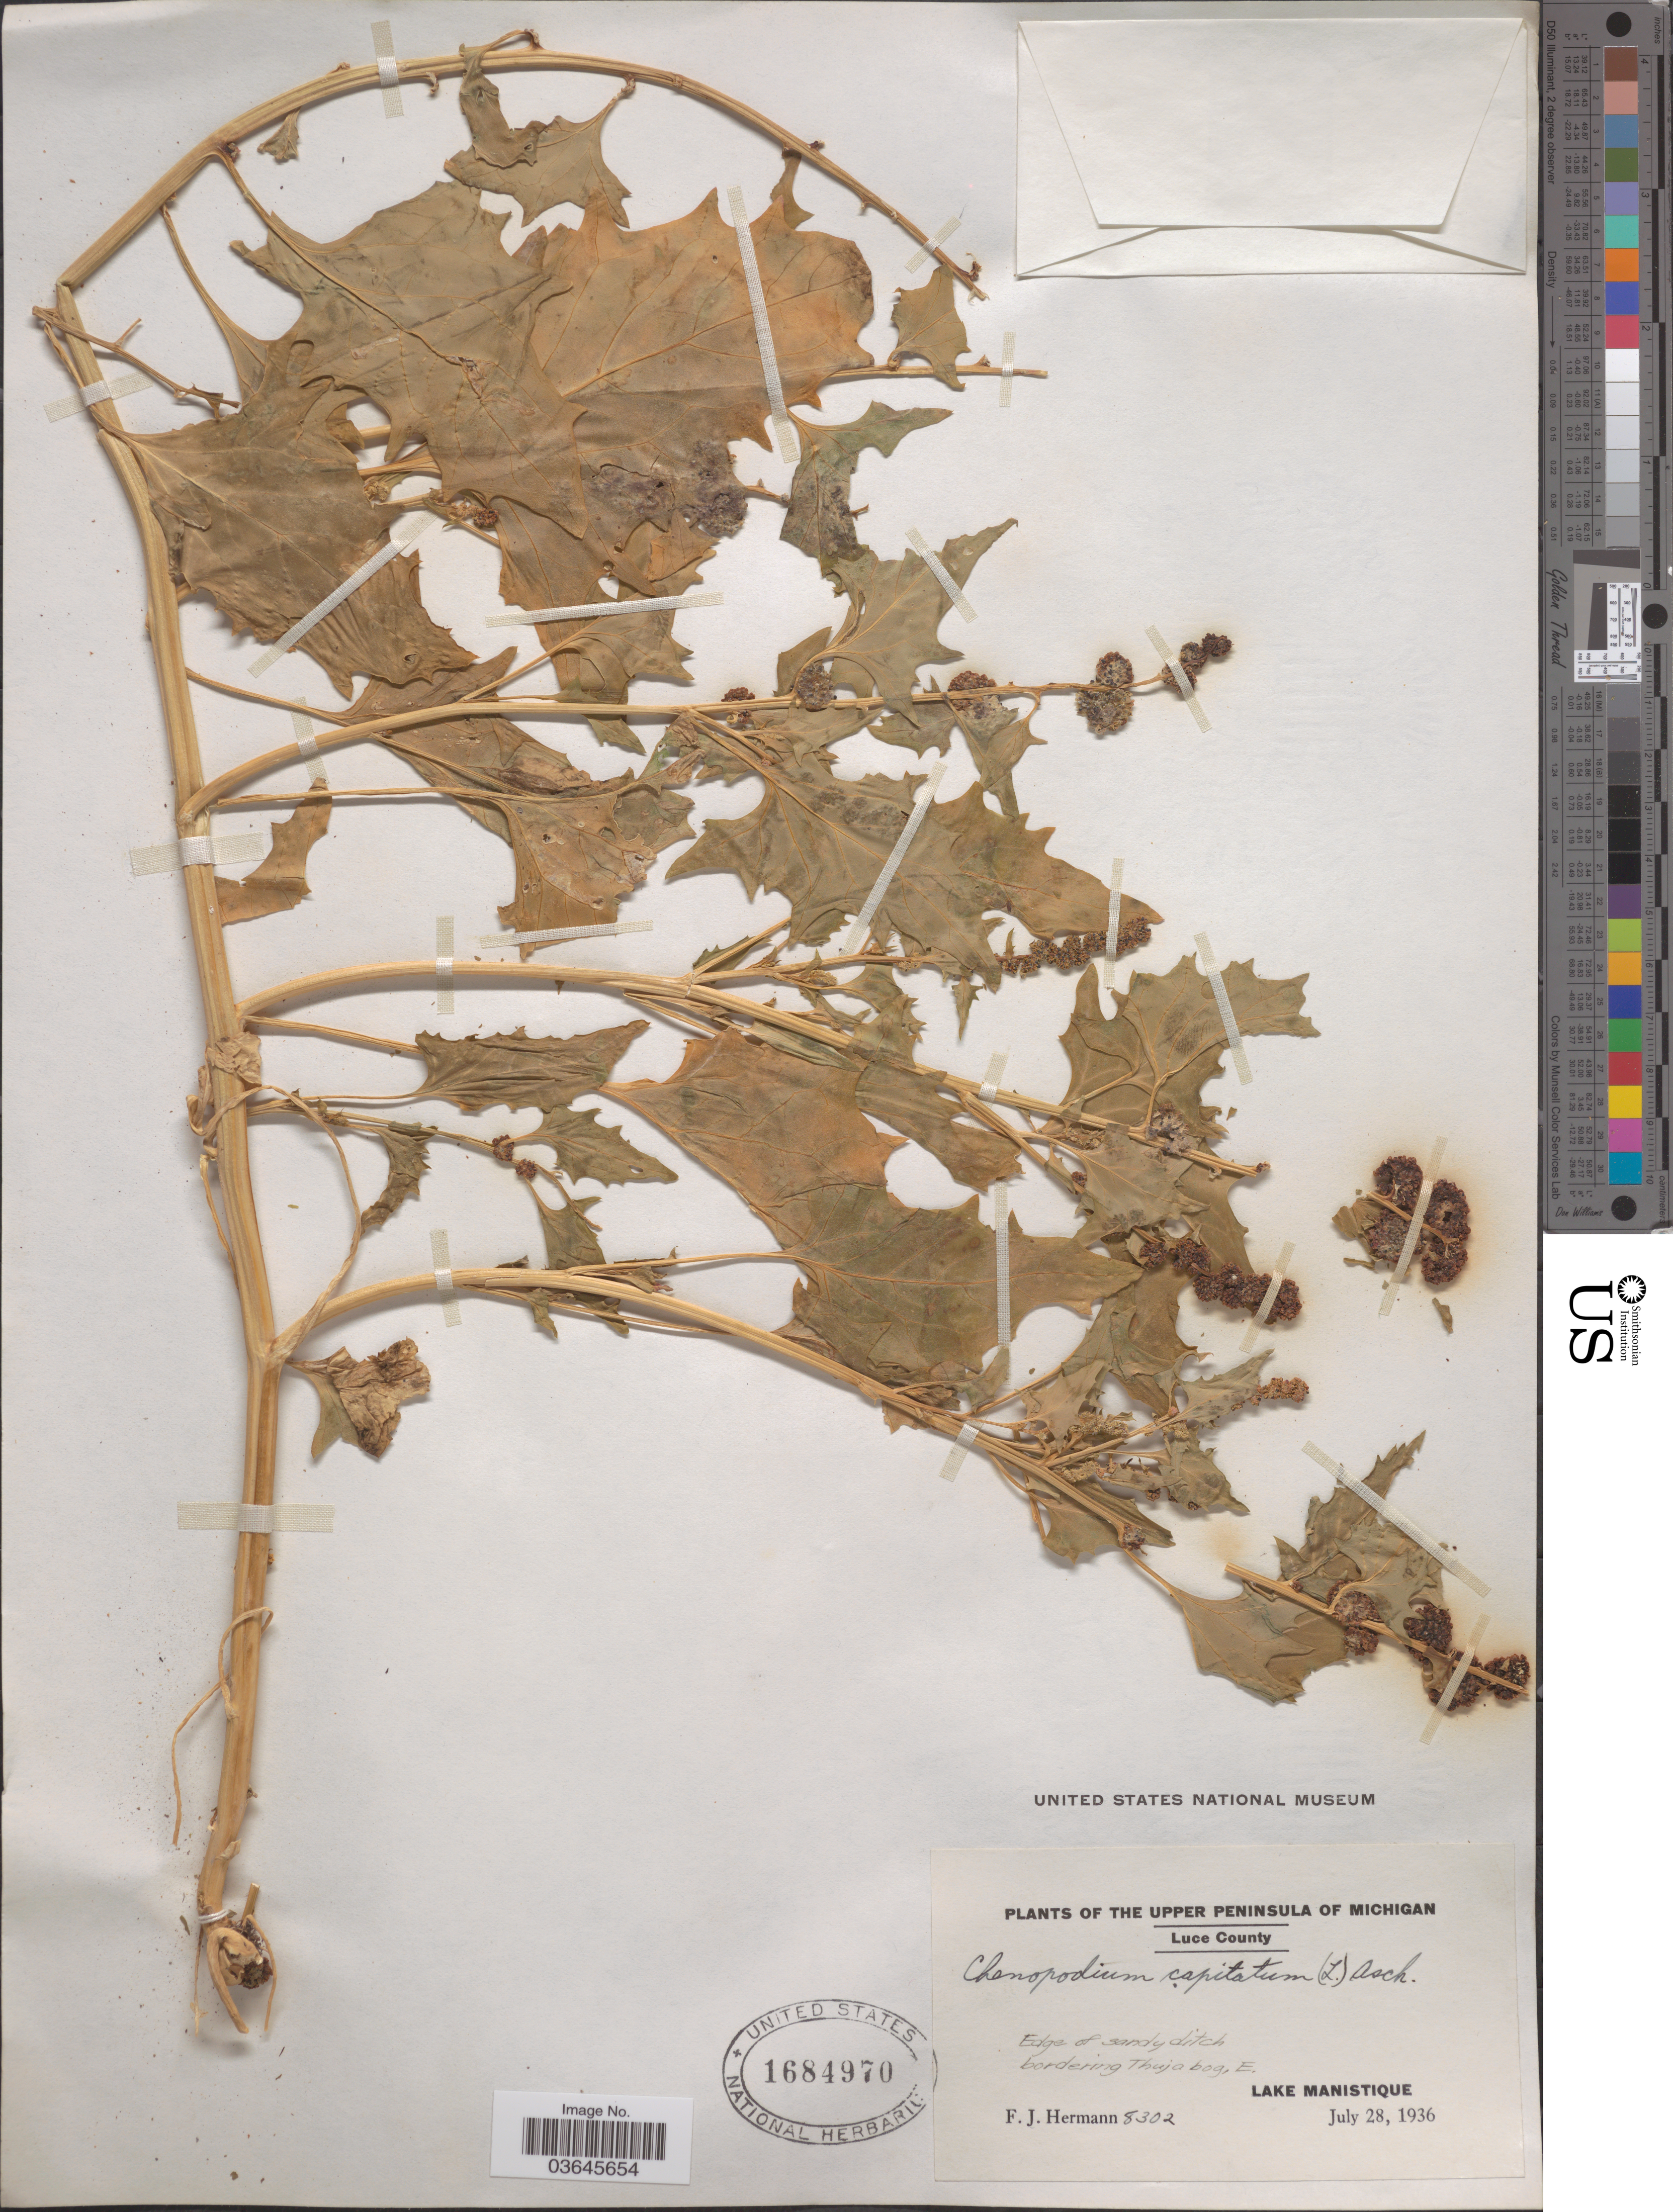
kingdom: Plantae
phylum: Tracheophyta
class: Magnoliopsida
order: Caryophyllales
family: Amaranthaceae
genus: Blitum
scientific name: Blitum capitatum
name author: L.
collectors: F. J. Hermann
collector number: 8302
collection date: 1936-07-28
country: United States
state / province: Michigan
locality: The Upper Peninsula of Michigan, Luce County. Edge of sandy ditch bordering Thuja bog, E. Lake Manistique.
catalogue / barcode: US 1684970